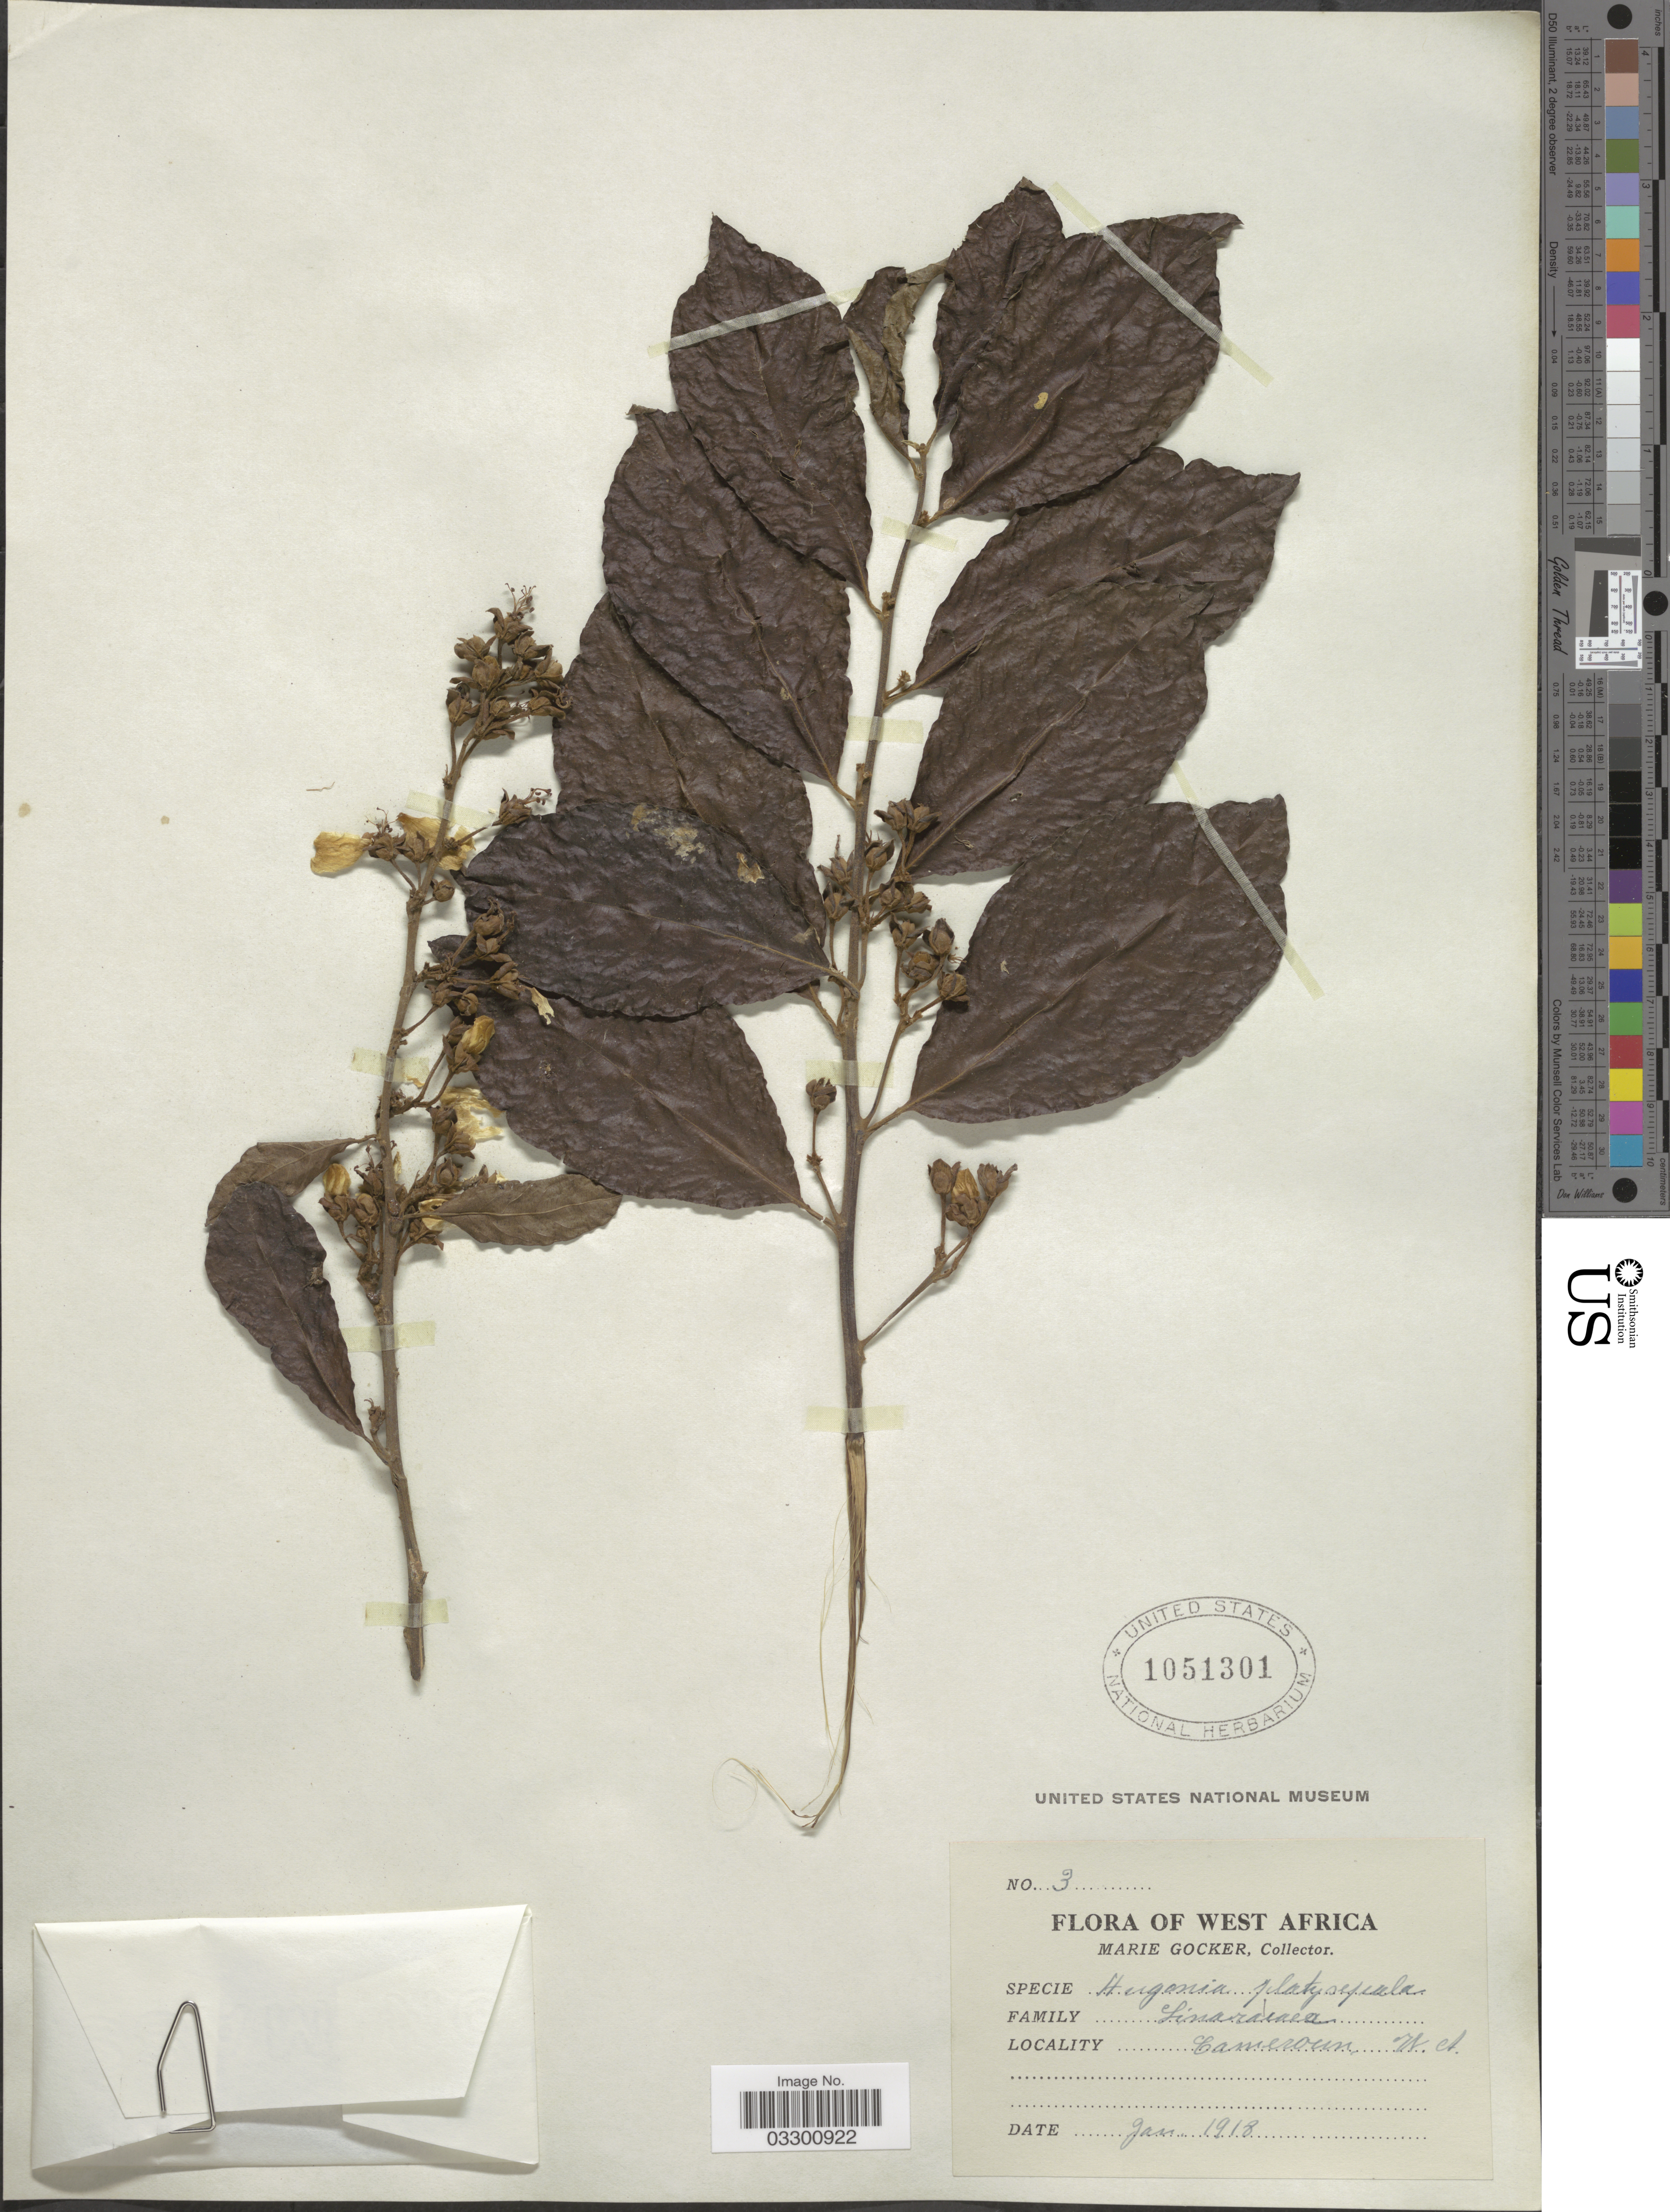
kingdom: Plantae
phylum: Tracheophyta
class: Magnoliopsida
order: Malpighiales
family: Linaceae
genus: Hugonia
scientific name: Hugonia platysepala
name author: Welw. ex Oliv.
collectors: M. Gocker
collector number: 3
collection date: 1918-01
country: Cameroon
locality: West Africa, Cameroon W. A.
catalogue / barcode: US 1051301